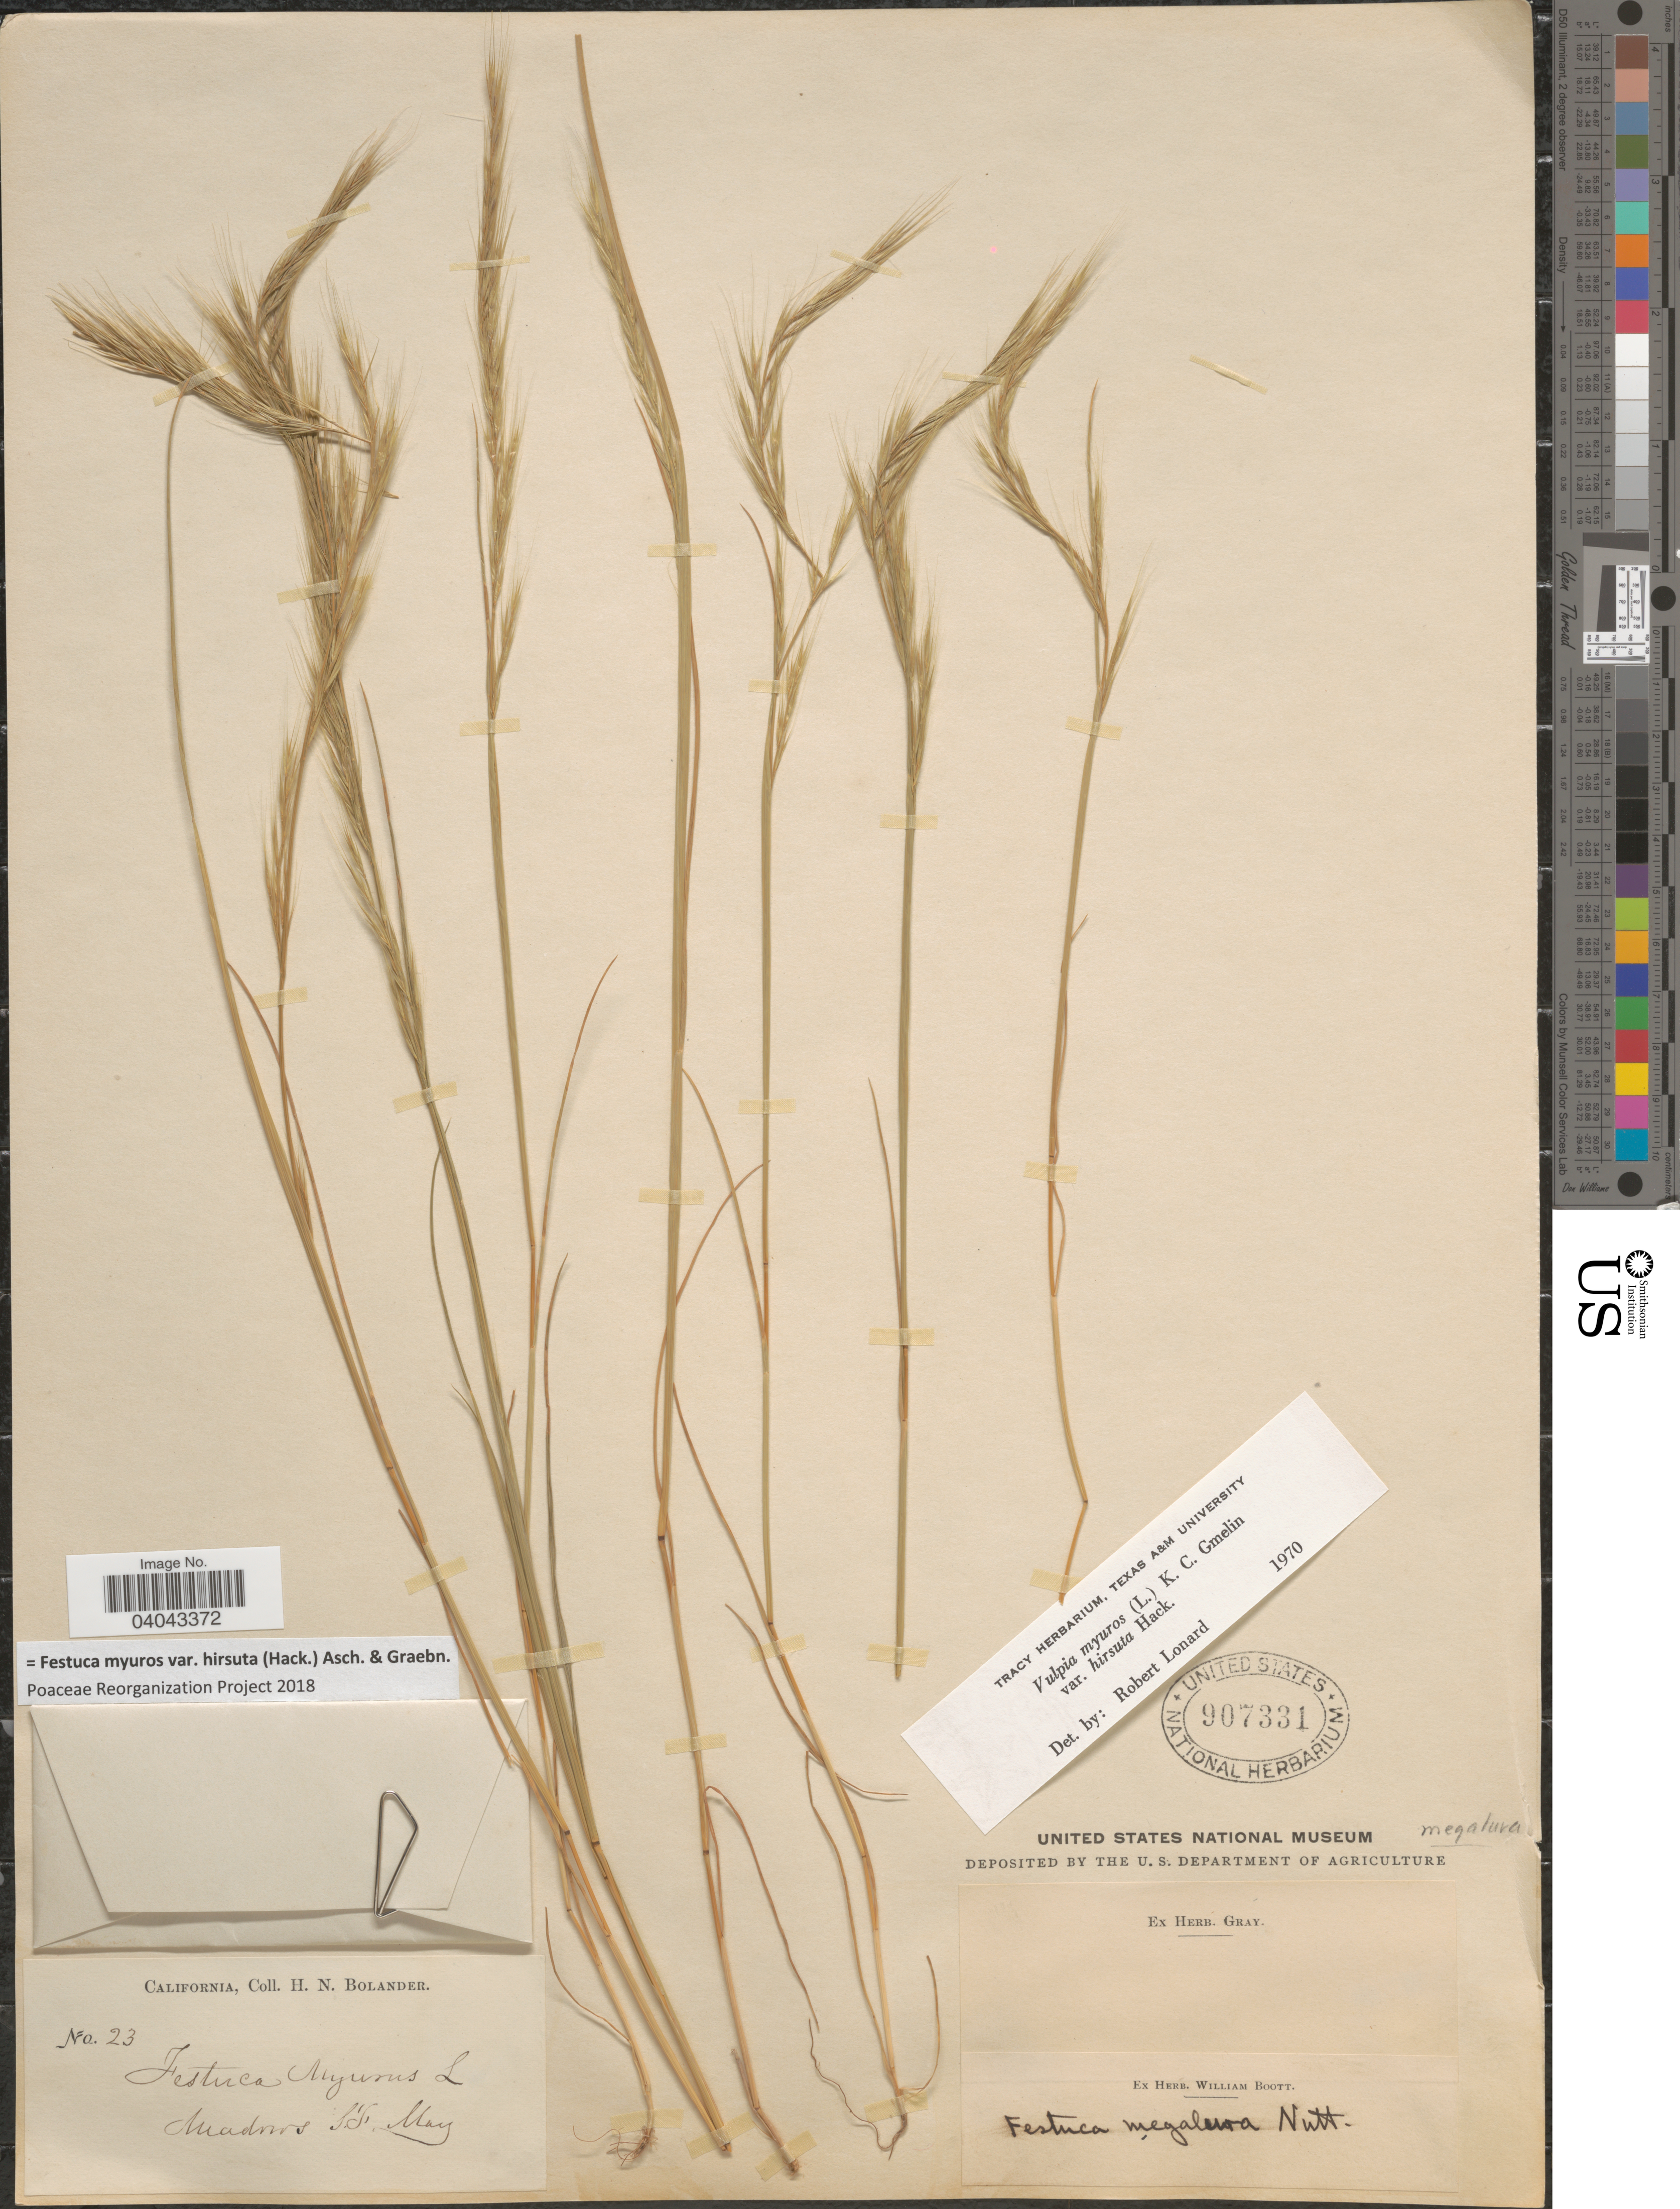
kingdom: Plantae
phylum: Tracheophyta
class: Liliopsida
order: Poales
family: Poaceae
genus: Festuca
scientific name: Festuca myuros var. hirsuta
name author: (Hack.) Asch. & Graebn.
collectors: H. Bolander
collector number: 23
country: United States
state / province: California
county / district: San Francisco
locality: Meadows. S.F.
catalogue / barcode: US 907331